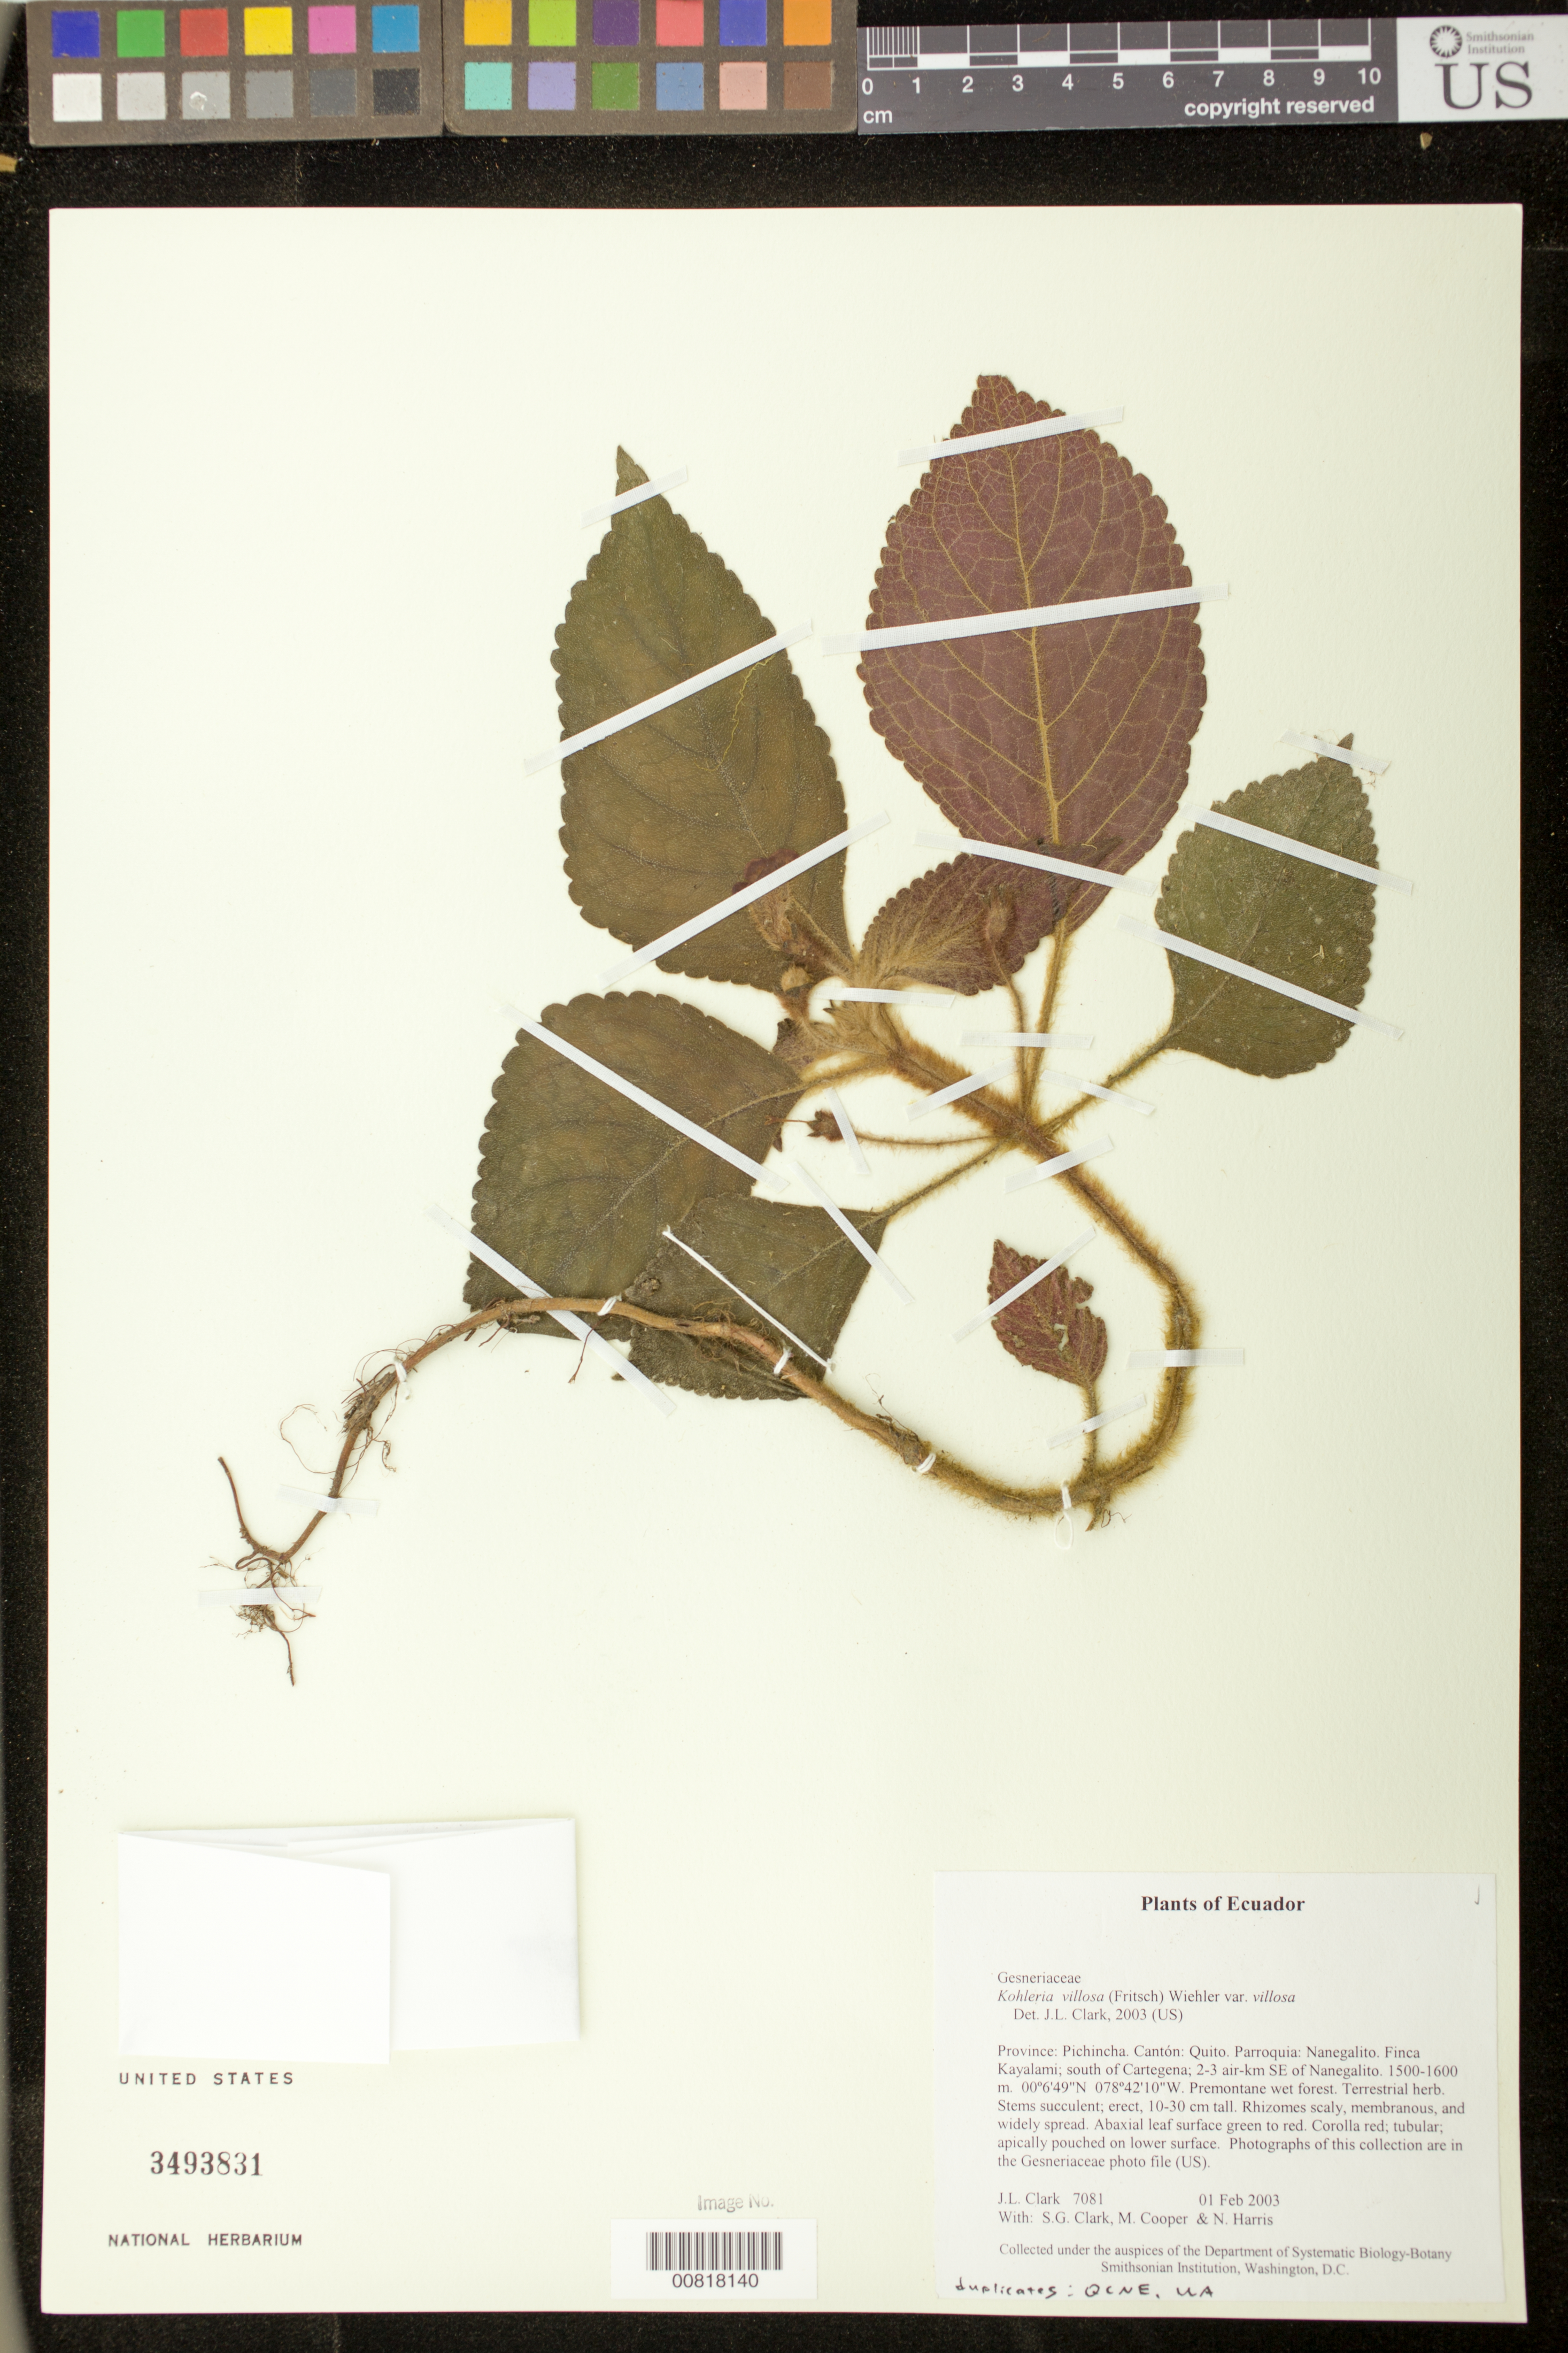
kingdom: Plantae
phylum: Tracheophyta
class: Magnoliopsida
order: Lamiales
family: Gesneriaceae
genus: Kohleria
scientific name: Kohleria villosa var. villosa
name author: (Fritsch) Wiehler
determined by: Clark, J. L., (SEL), The Marie Selby Botanical Garden (UNITED STATES)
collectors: J. L. Clark, S. G. Clark, M. Cooper & N. Harris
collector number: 7081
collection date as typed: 01 Feb 2003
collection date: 2003-02-01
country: Ecuador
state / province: Pichincha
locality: Quito. Parroquia: Nanegalito. Finca Kayalami; south of Cartegena; 2-3 air-km SE of Nanegalito.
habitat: Premontane wet forest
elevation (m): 1500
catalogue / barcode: US 3493831